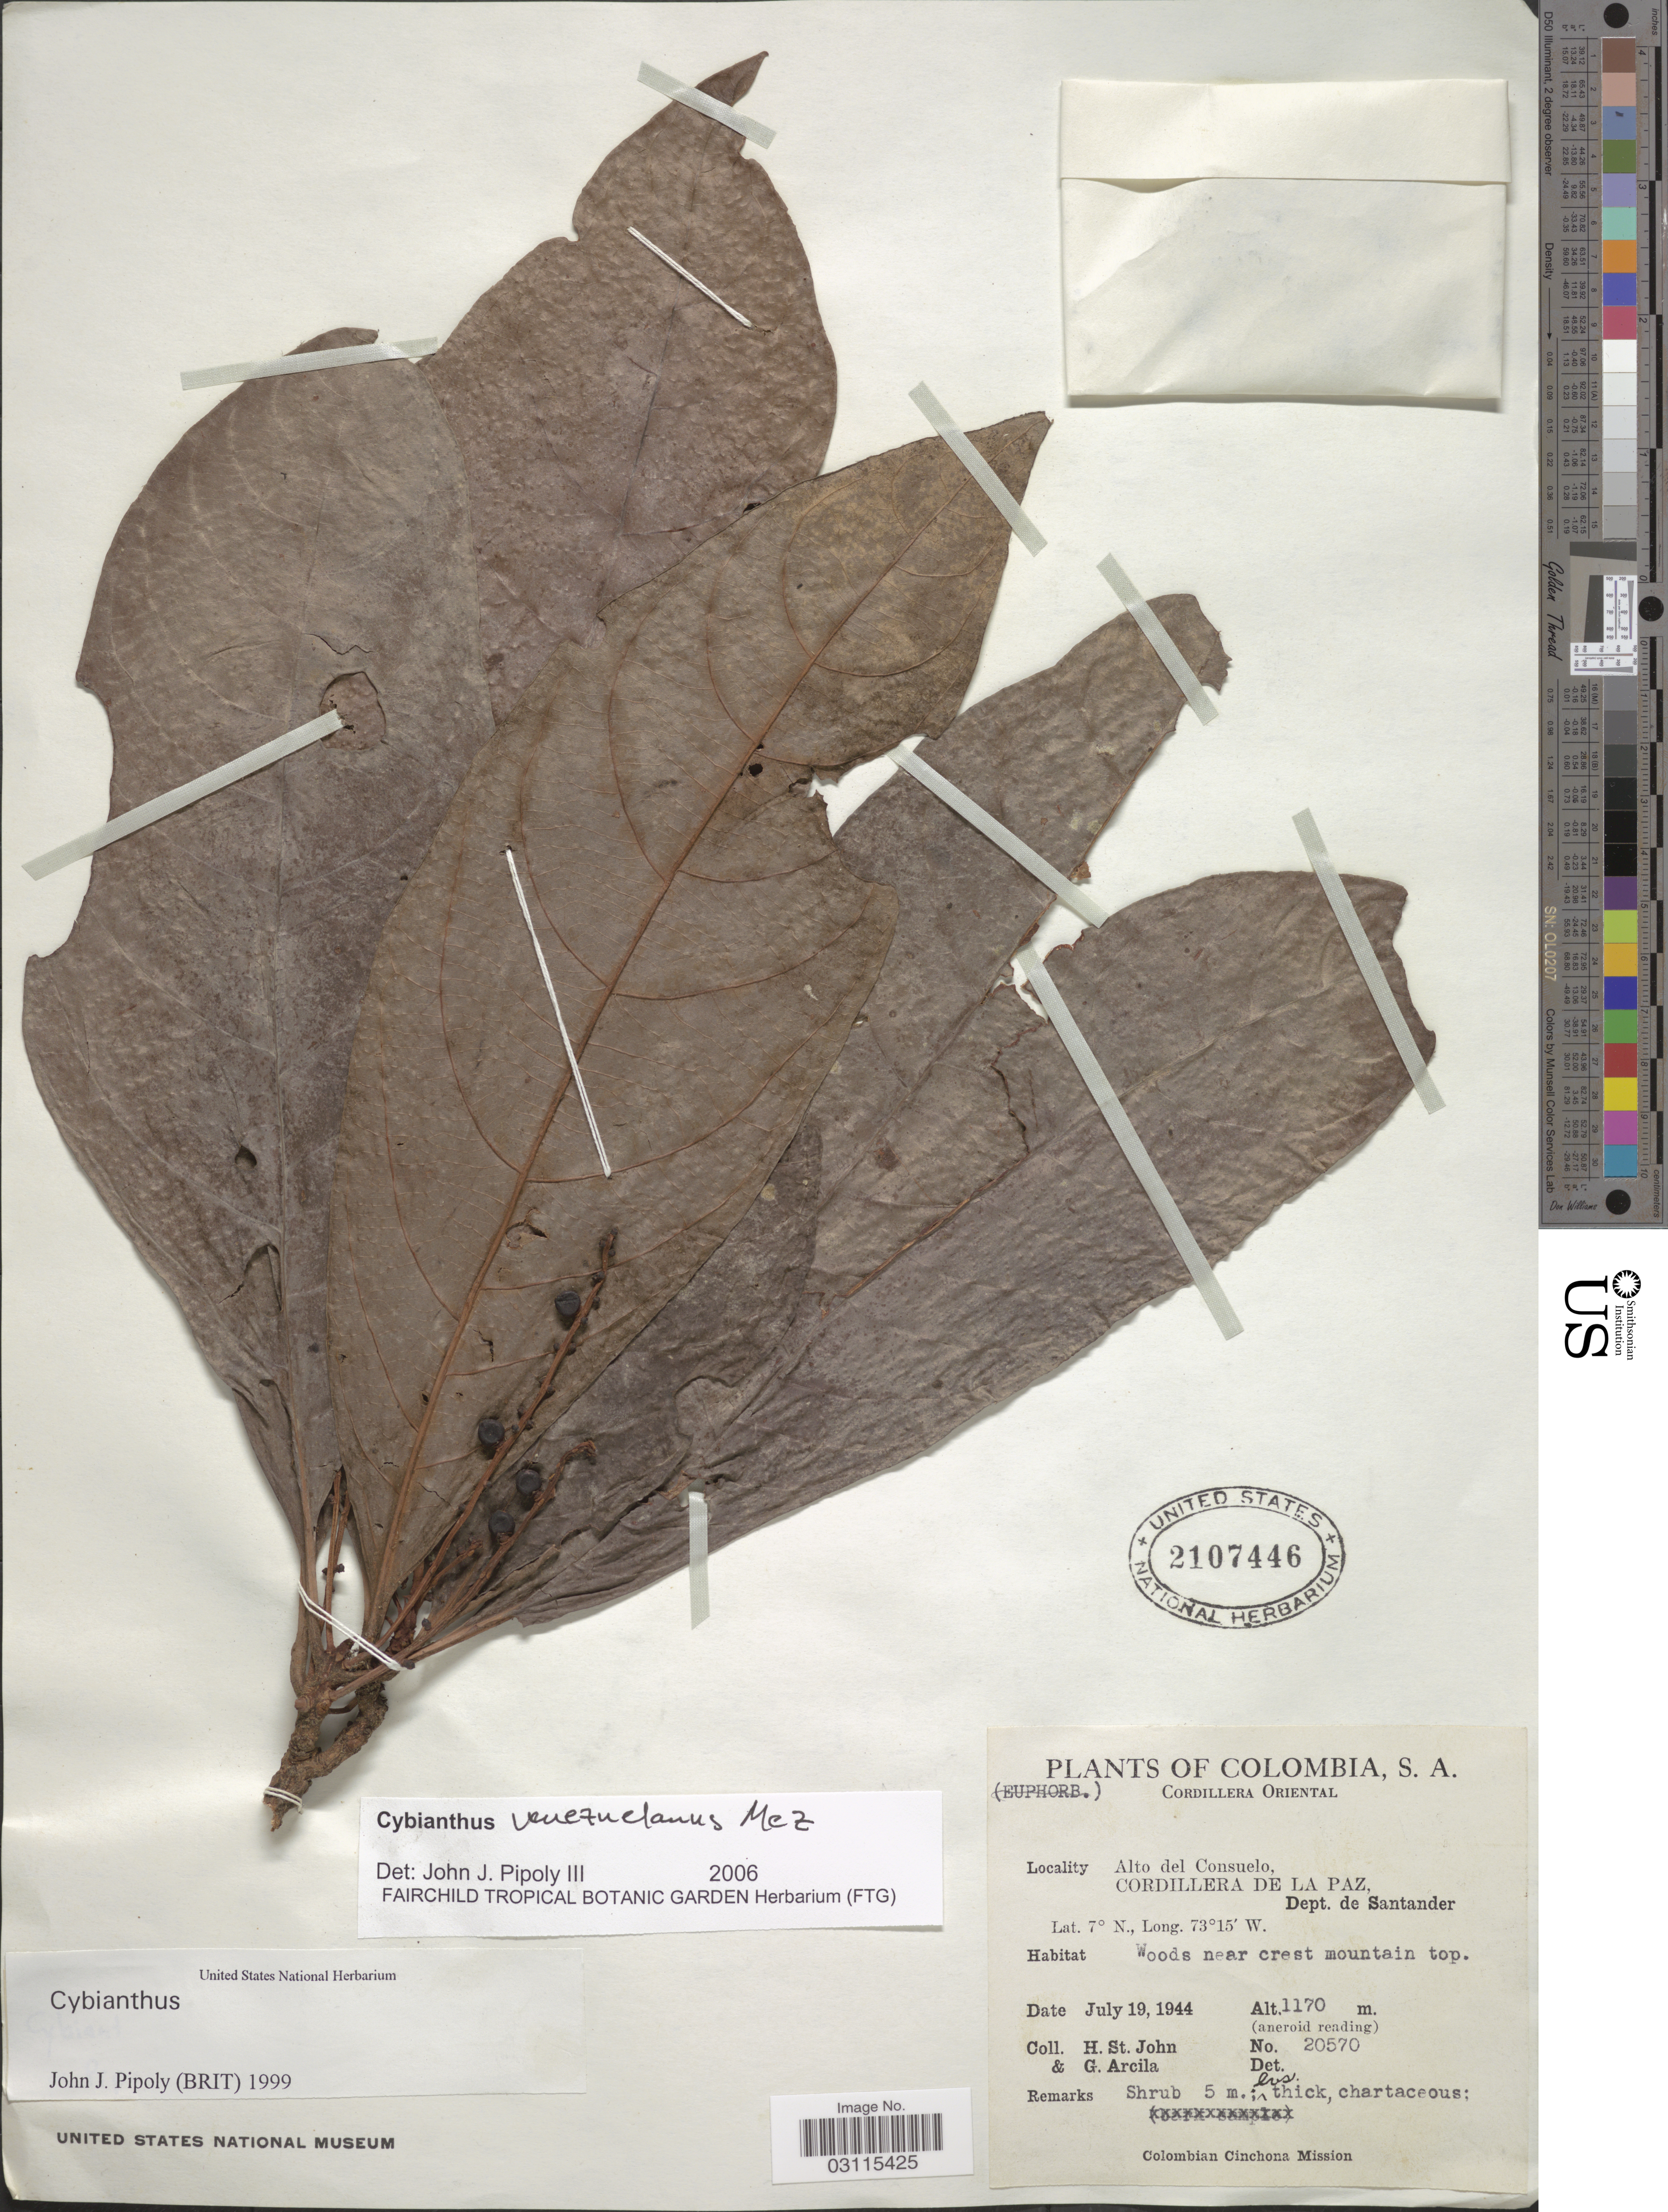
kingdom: Plantae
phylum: Tracheophyta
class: Magnoliopsida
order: Ericales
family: Primulaceae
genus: Cybianthus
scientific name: Cybianthus venezuelanus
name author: Mez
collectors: H. St. John & G. Arcila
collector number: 20570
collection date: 1944-07-19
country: Colombia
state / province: Santander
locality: Cordillera Oriental. Alto del Consuelo, Cordillera de La Paz, Dept. de Santander.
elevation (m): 1170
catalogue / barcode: US 2107446